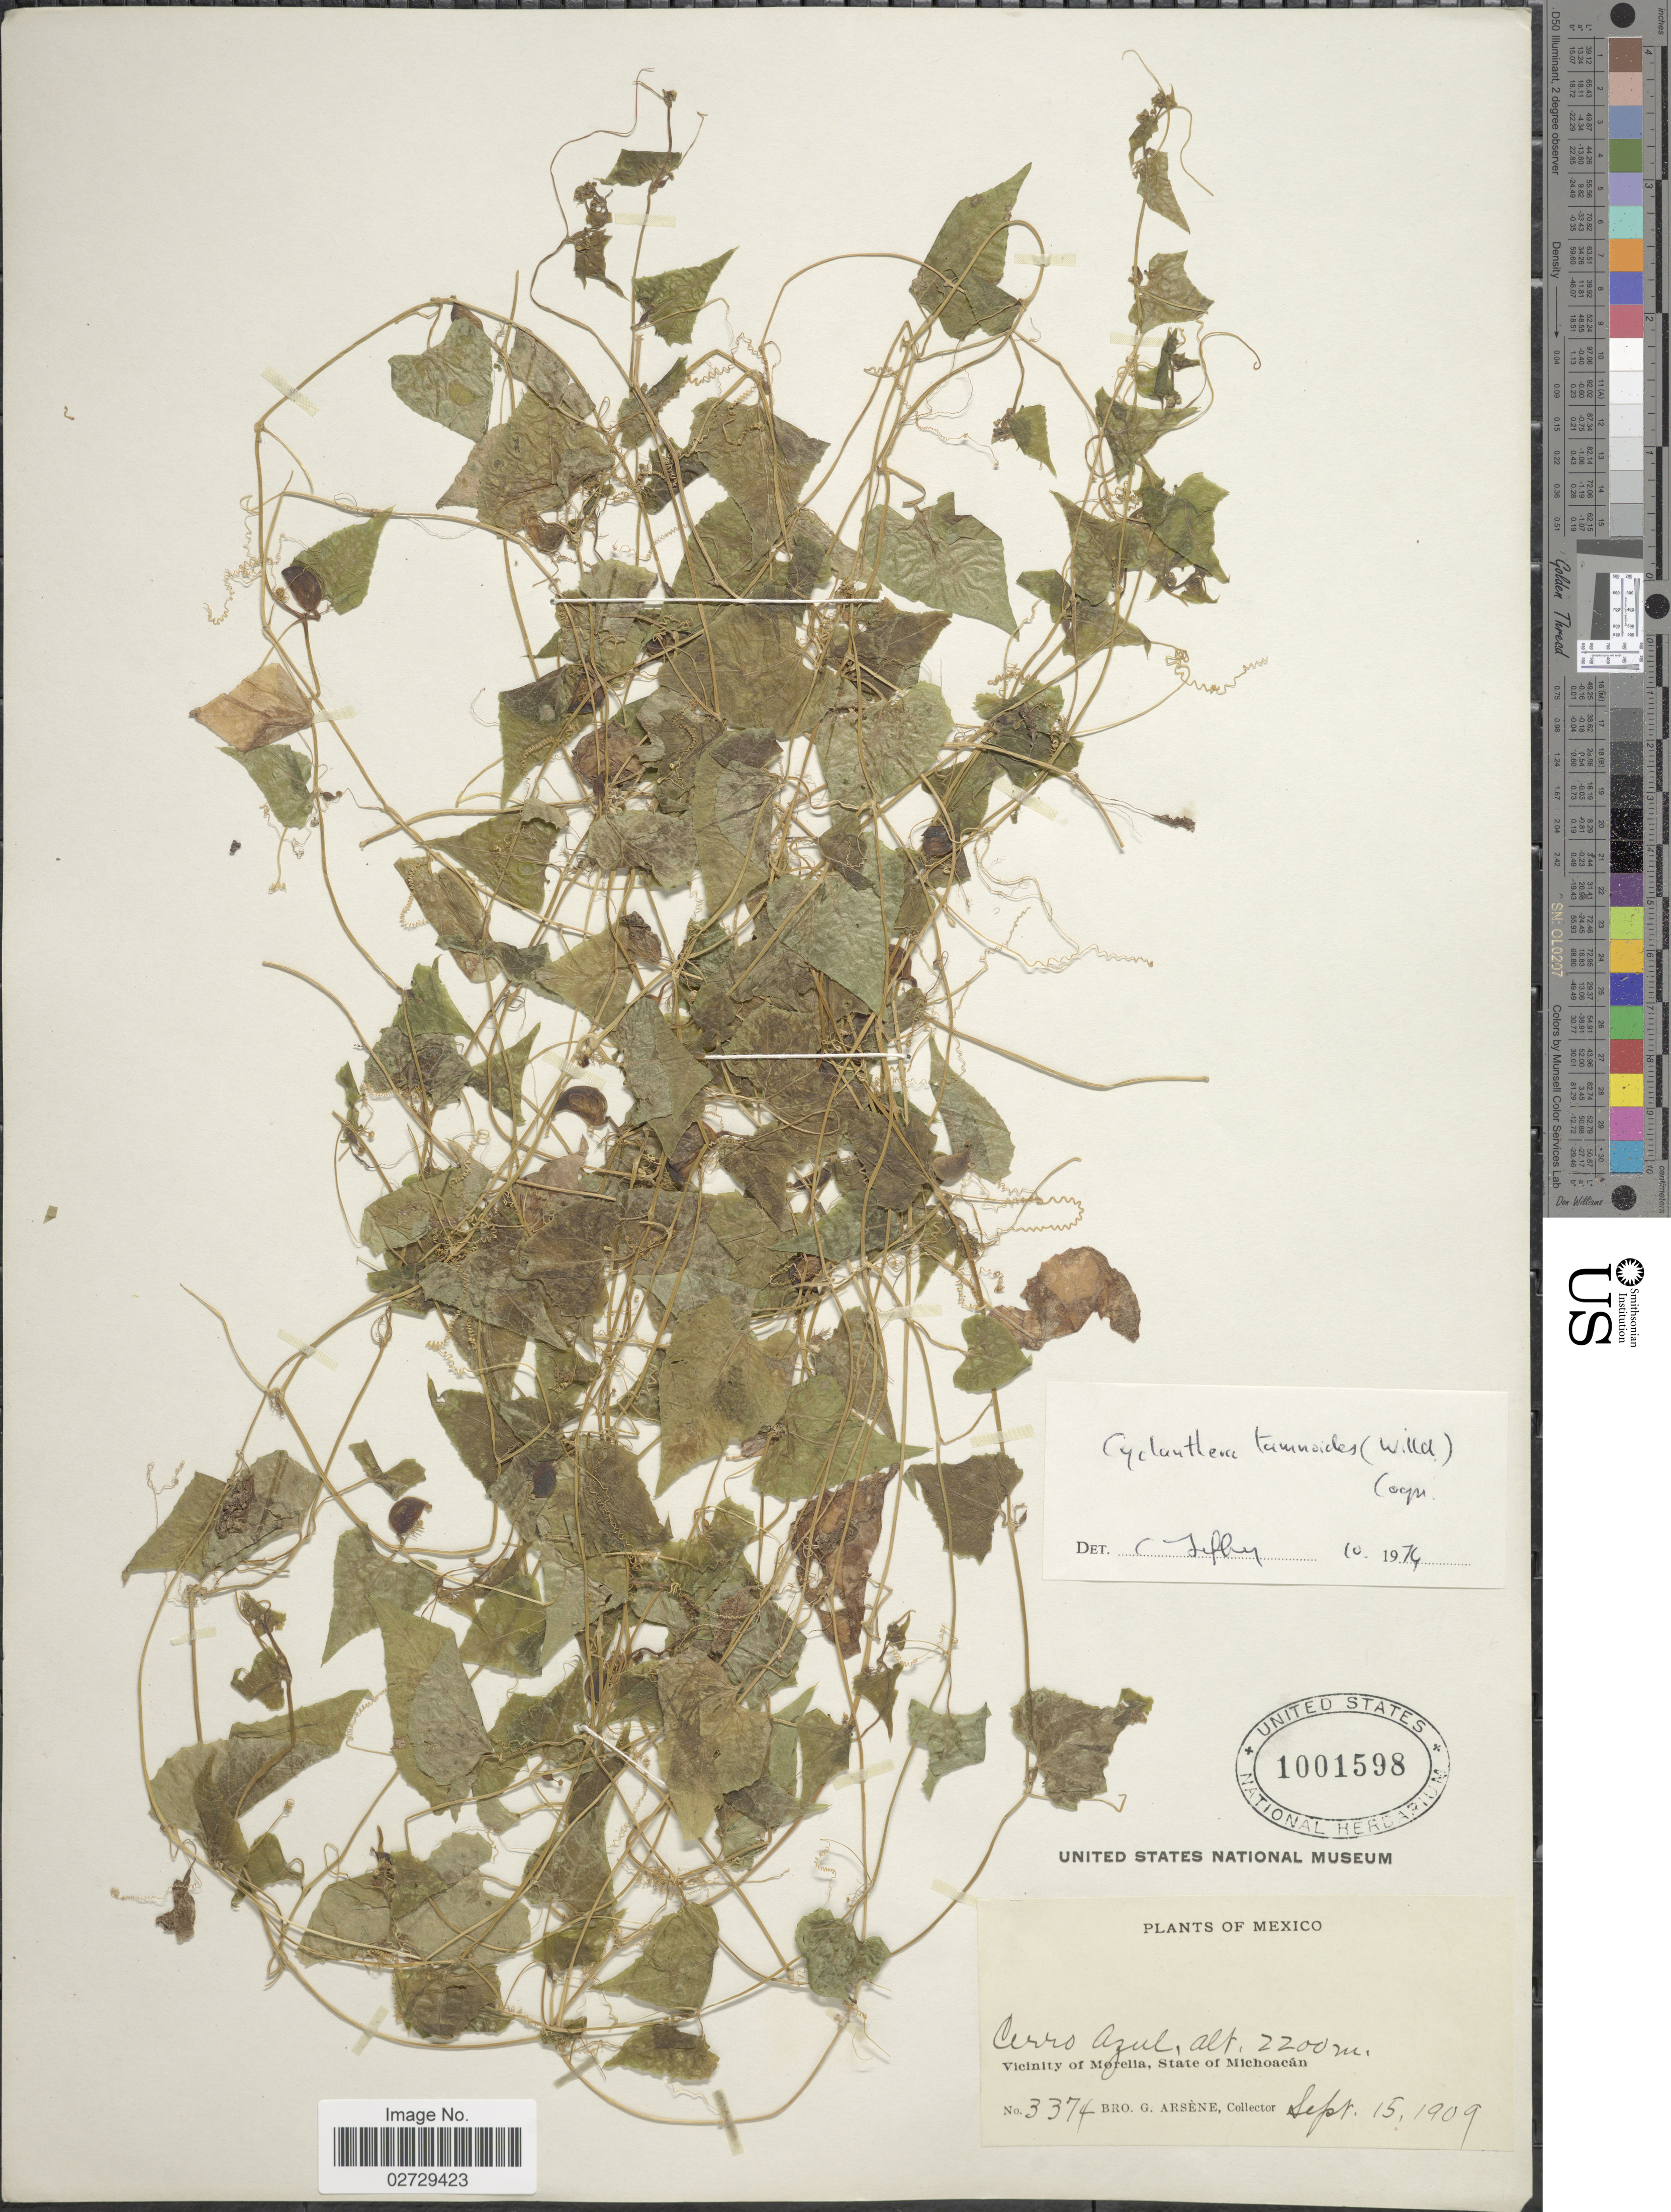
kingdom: Plantae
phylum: Tracheophyta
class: Magnoliopsida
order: Cucurbitales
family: Cucurbitaceae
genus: Cyclanthera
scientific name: Cyclanthera tamnoides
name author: (Willd.) Cogn.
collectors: Bro. G. Arsène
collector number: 3374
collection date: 1909-09-15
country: Mexico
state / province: Michoacán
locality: Cerro Azul. Vicinity of Morelia.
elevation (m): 2200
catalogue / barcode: US 1001598